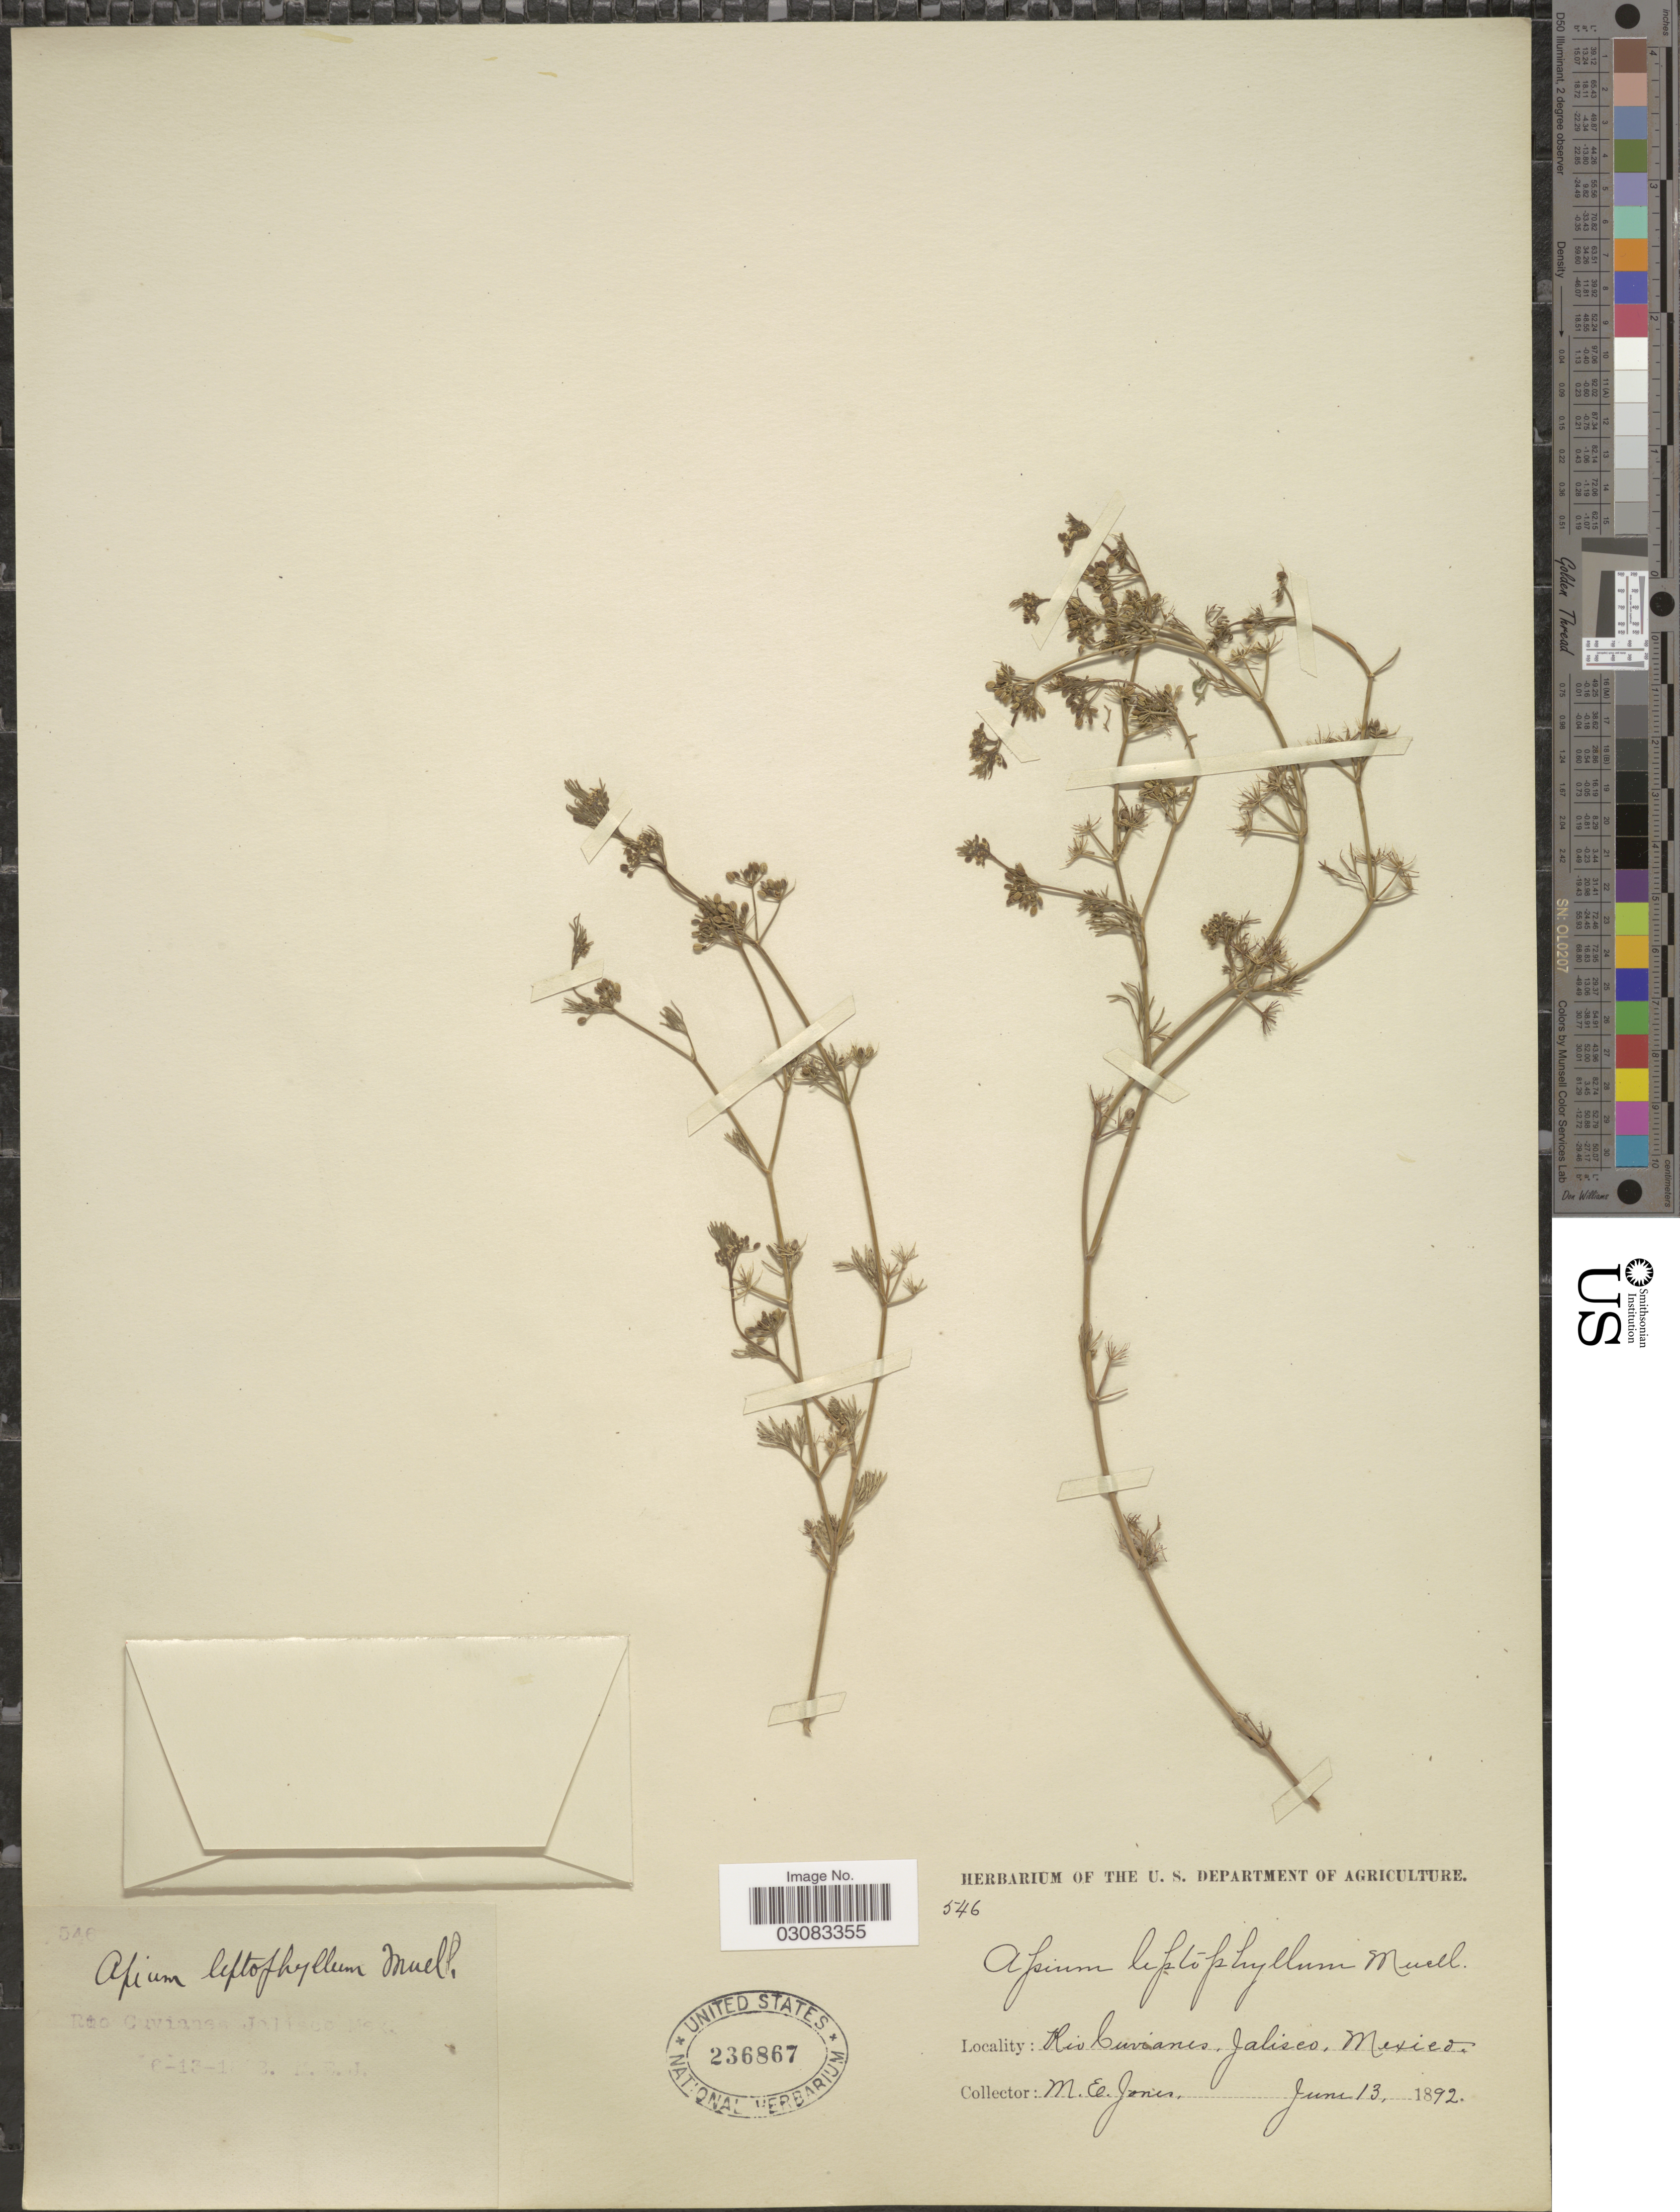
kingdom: Plantae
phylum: Tracheophyta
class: Magnoliopsida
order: Apiales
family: Apiaceae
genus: Cyclospermum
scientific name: Cyclospermum leptophyllum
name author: (Pers.) Sprague ex Britton & P. Wilson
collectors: M. E. Jones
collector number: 546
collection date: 1892-06-13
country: Mexico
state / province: Jalisco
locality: Rio Cuvianes.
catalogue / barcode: US 236867